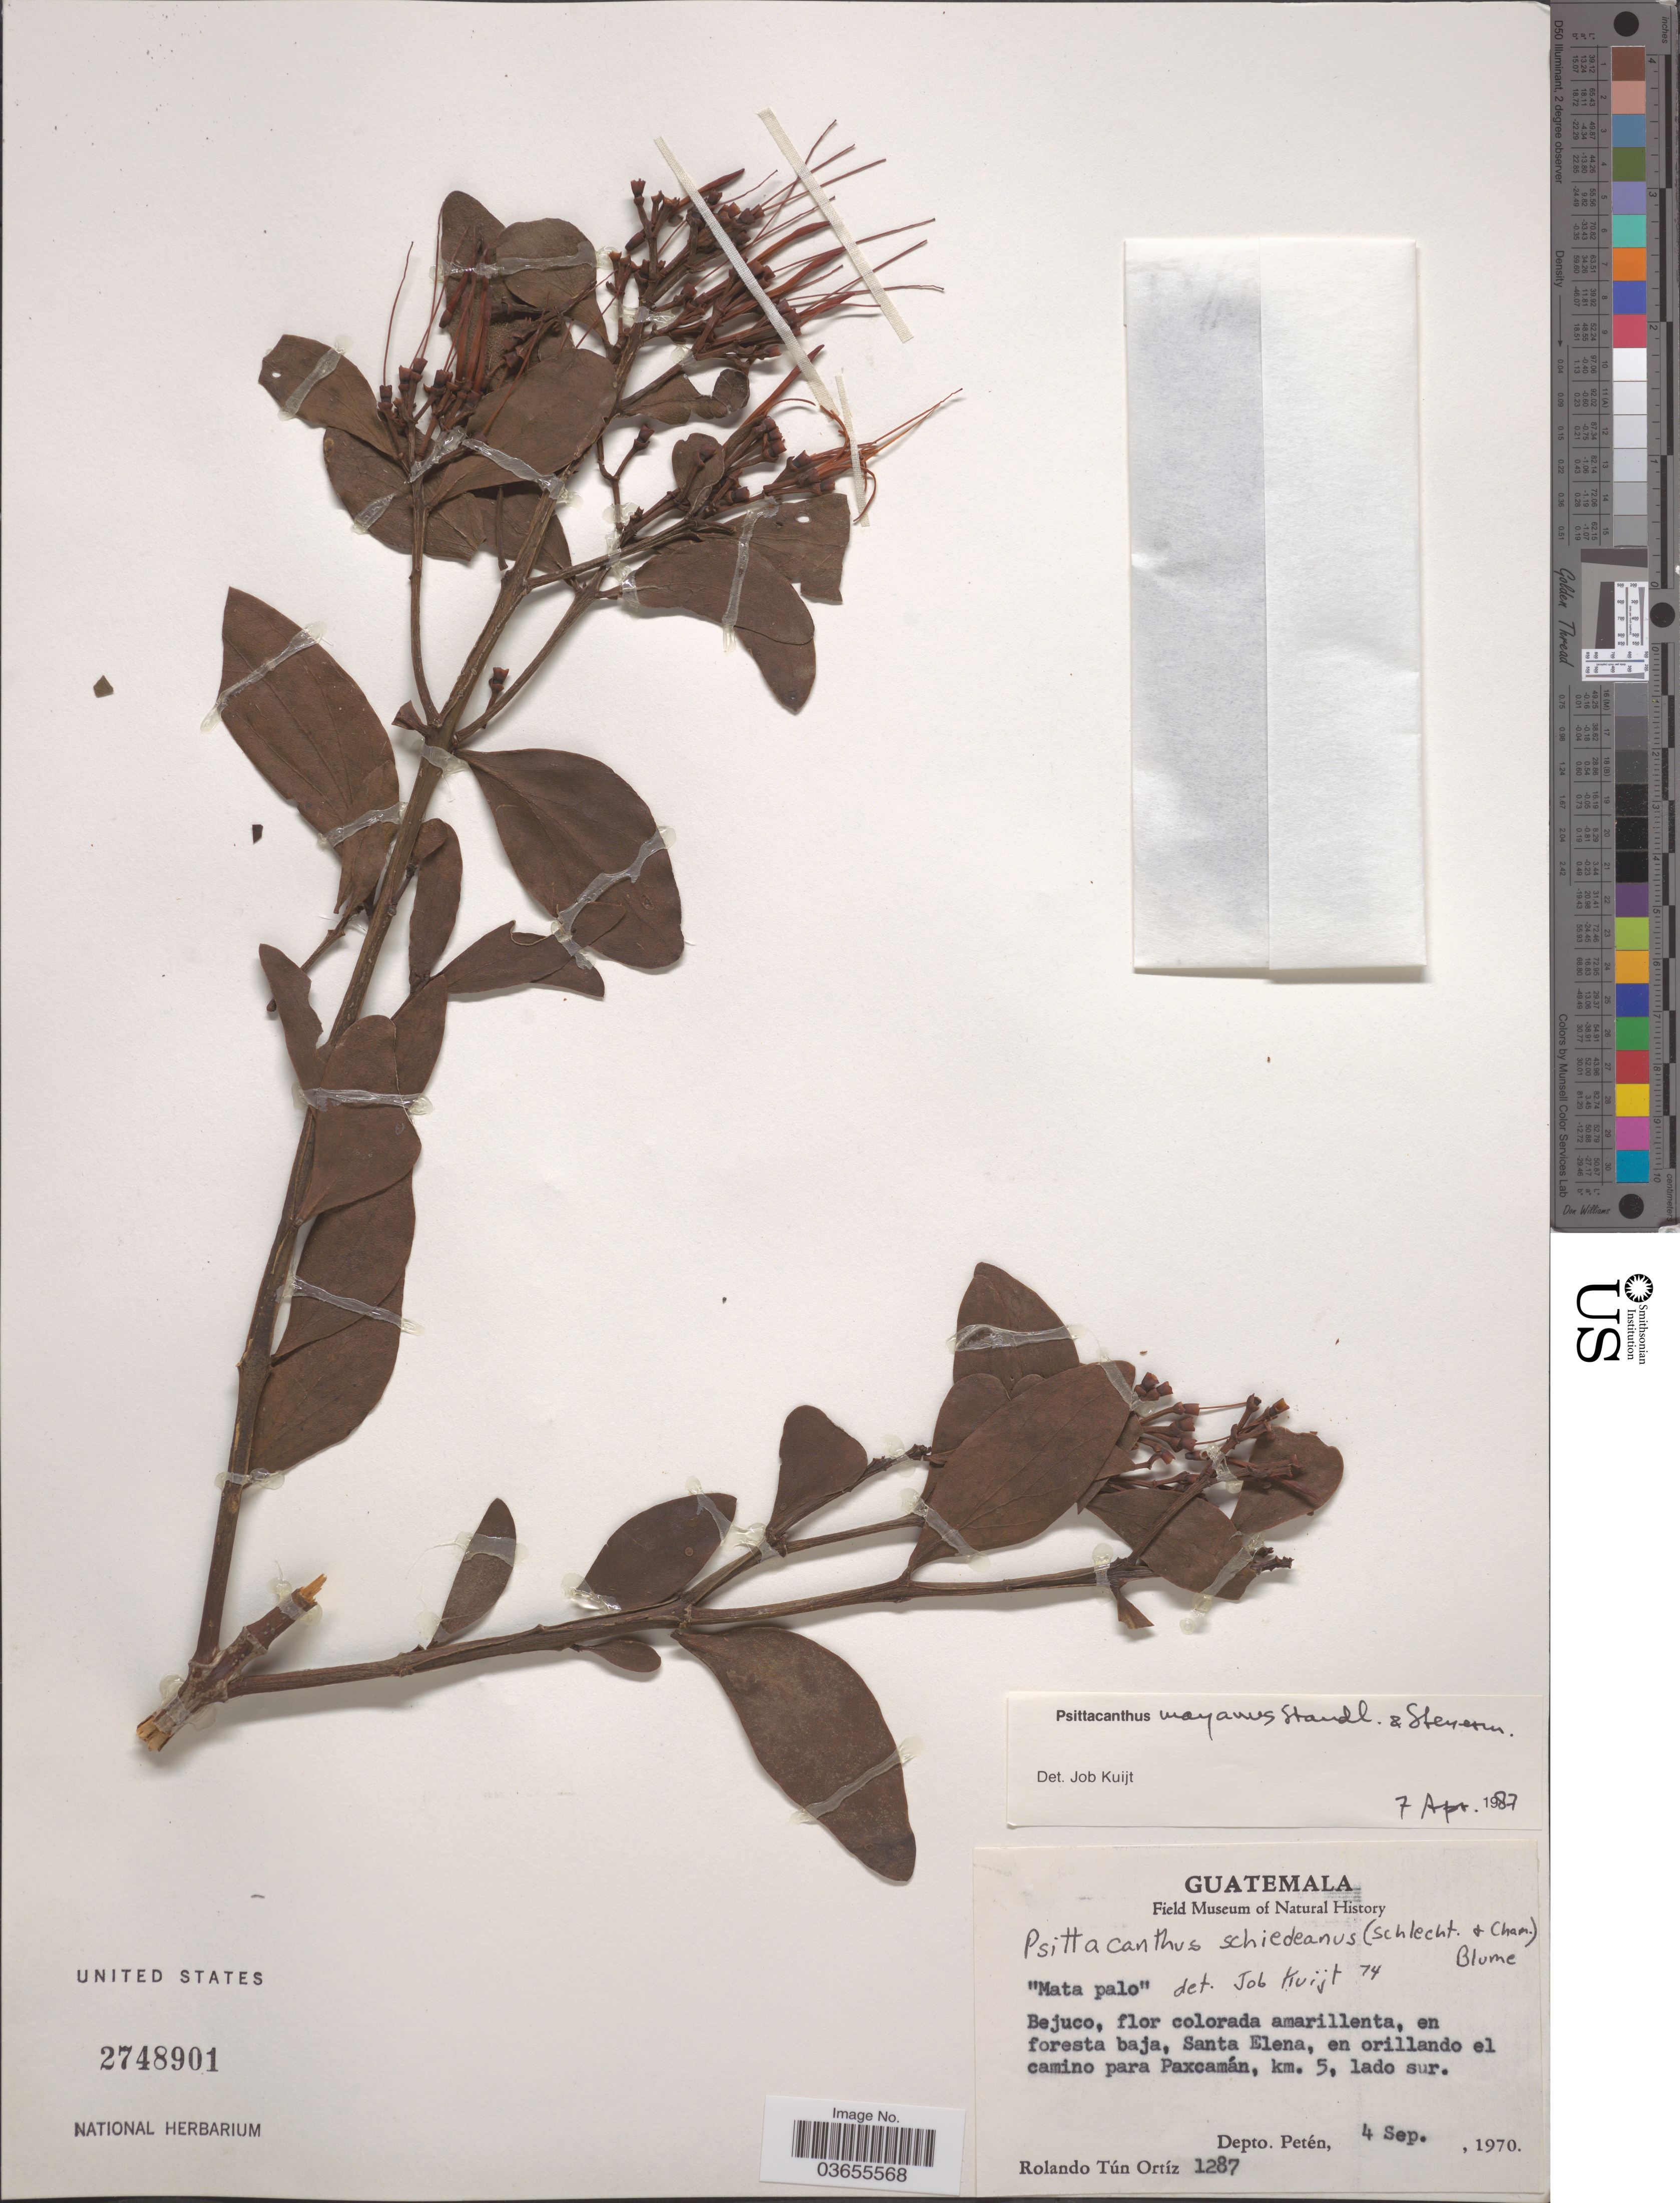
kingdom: Plantae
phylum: Tracheophyta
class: Magnoliopsida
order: Santalales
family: Loranthaceae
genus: Psittacanthus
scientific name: Psittacanthus mayanus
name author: Standl. & Steyerm.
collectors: R. T. Ortíz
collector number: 1287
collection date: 1970-09-04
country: Guatemala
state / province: El Petén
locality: En foresta baja, Santa Elena, en orillando el camino para Paxcamán, km. 5, lado sur. Depto. Petén.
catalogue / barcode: US 2748901